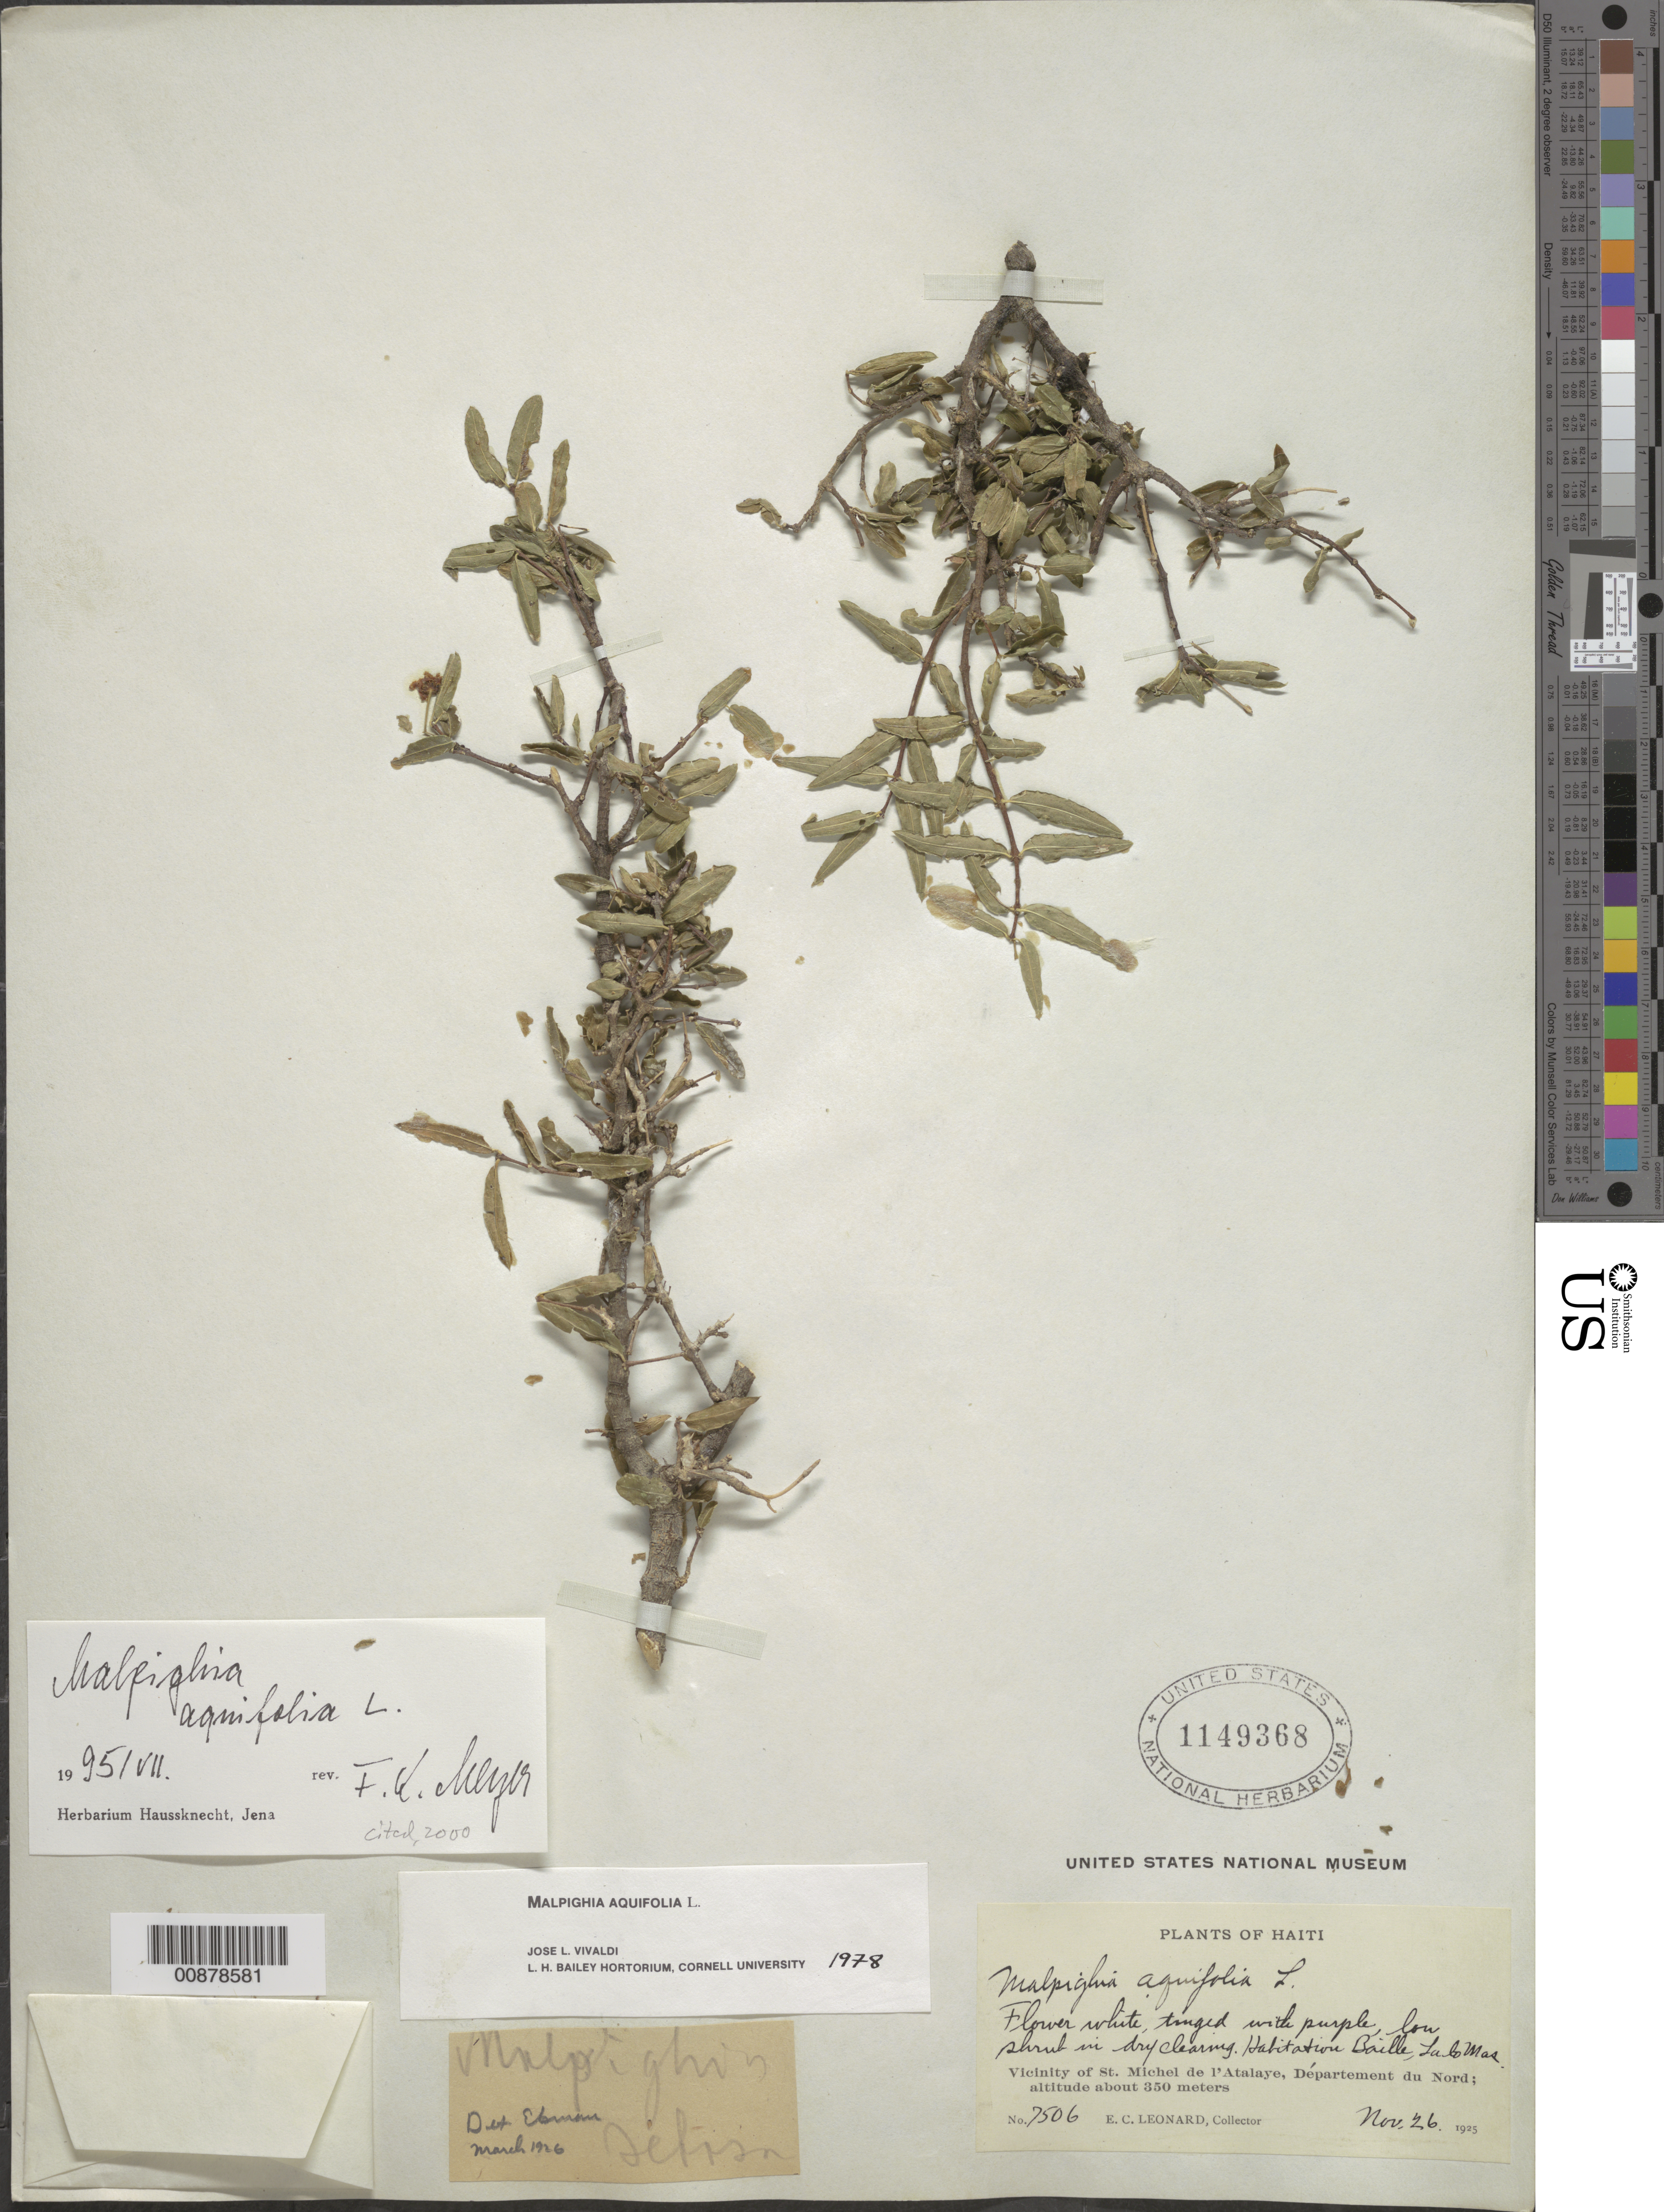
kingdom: Plantae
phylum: Tracheophyta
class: Magnoliopsida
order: Malpighiales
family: Malpighiaceae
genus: Malpighia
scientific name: Malpighia aquifolia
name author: L.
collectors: E. C. Leonard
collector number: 7506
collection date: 1925-11-26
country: Haiti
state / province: Nord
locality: Baille, Labo Mas. [interpreted] Vicinity of St. Michel de l'Atalaye, Département du Nord.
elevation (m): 350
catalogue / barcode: US 1149368